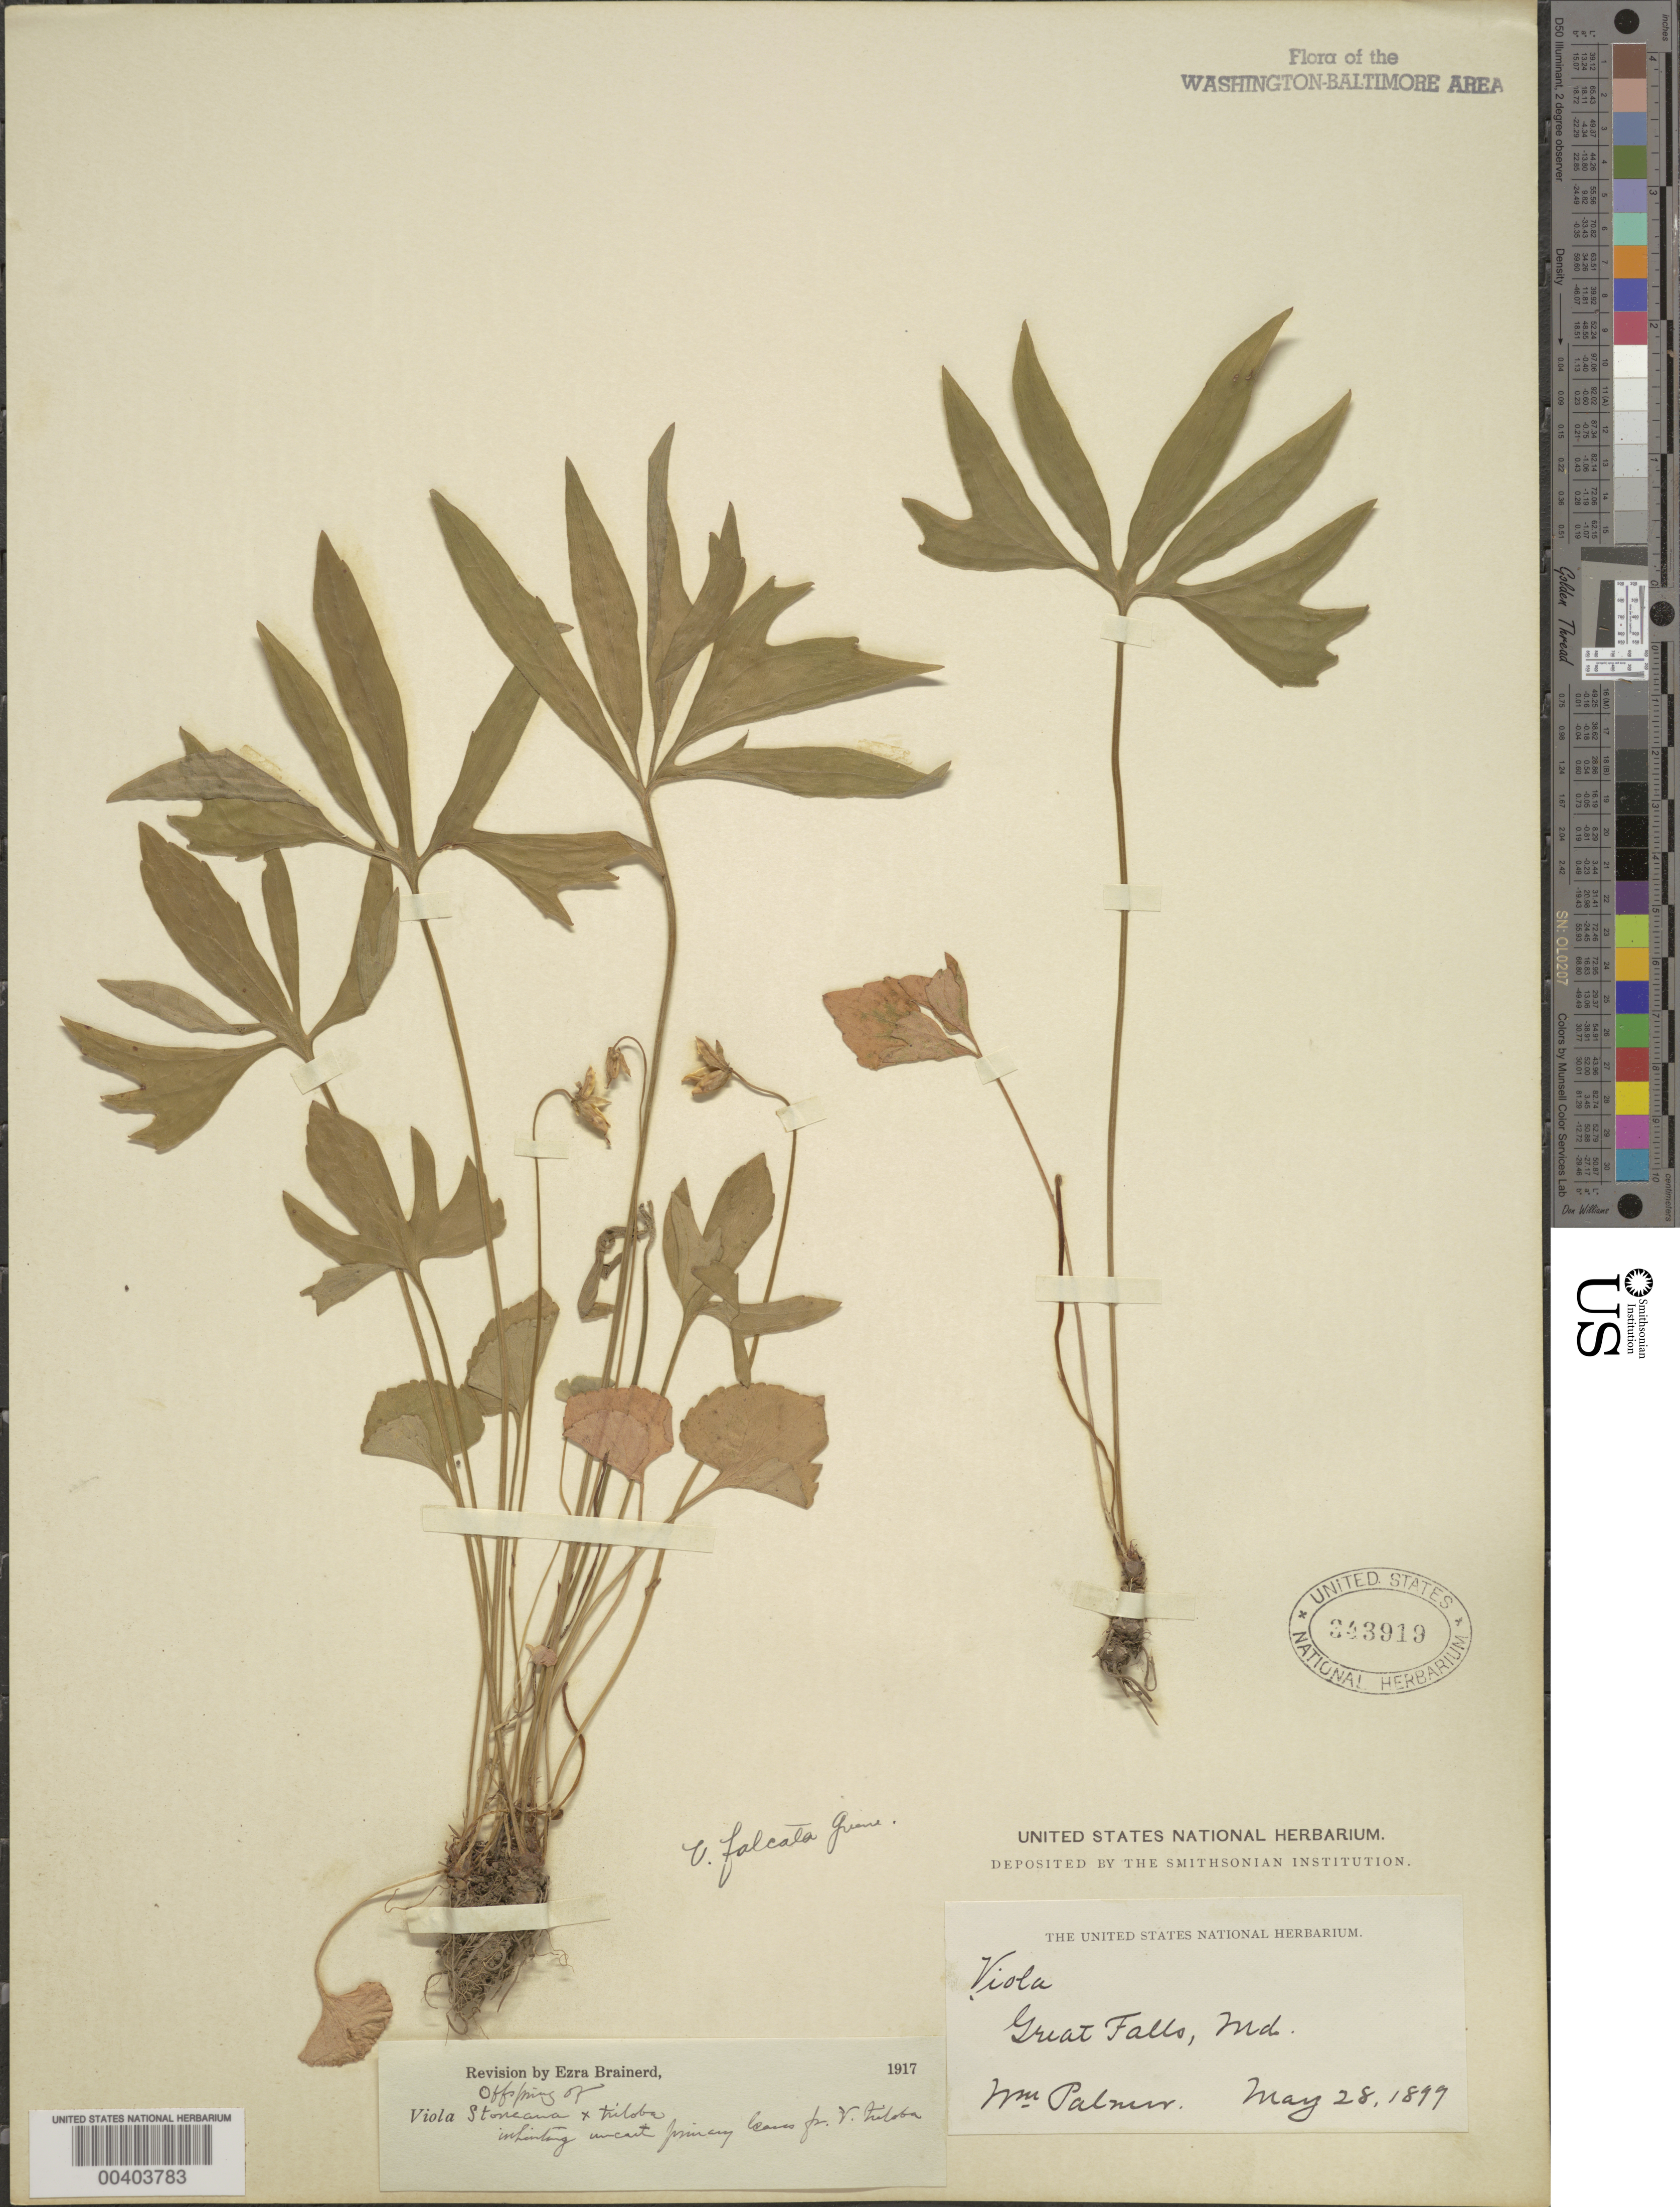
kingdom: Plantae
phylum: Tracheophyta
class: Magnoliopsida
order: Malpighiales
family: Violaceae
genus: Viola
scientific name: Viola palmata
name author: L.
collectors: W. Palmer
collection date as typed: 28 May 1899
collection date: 1899-05-28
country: United States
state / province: Maryland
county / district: Montgomery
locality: Great Falls C. & O. Canal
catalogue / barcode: US 343919